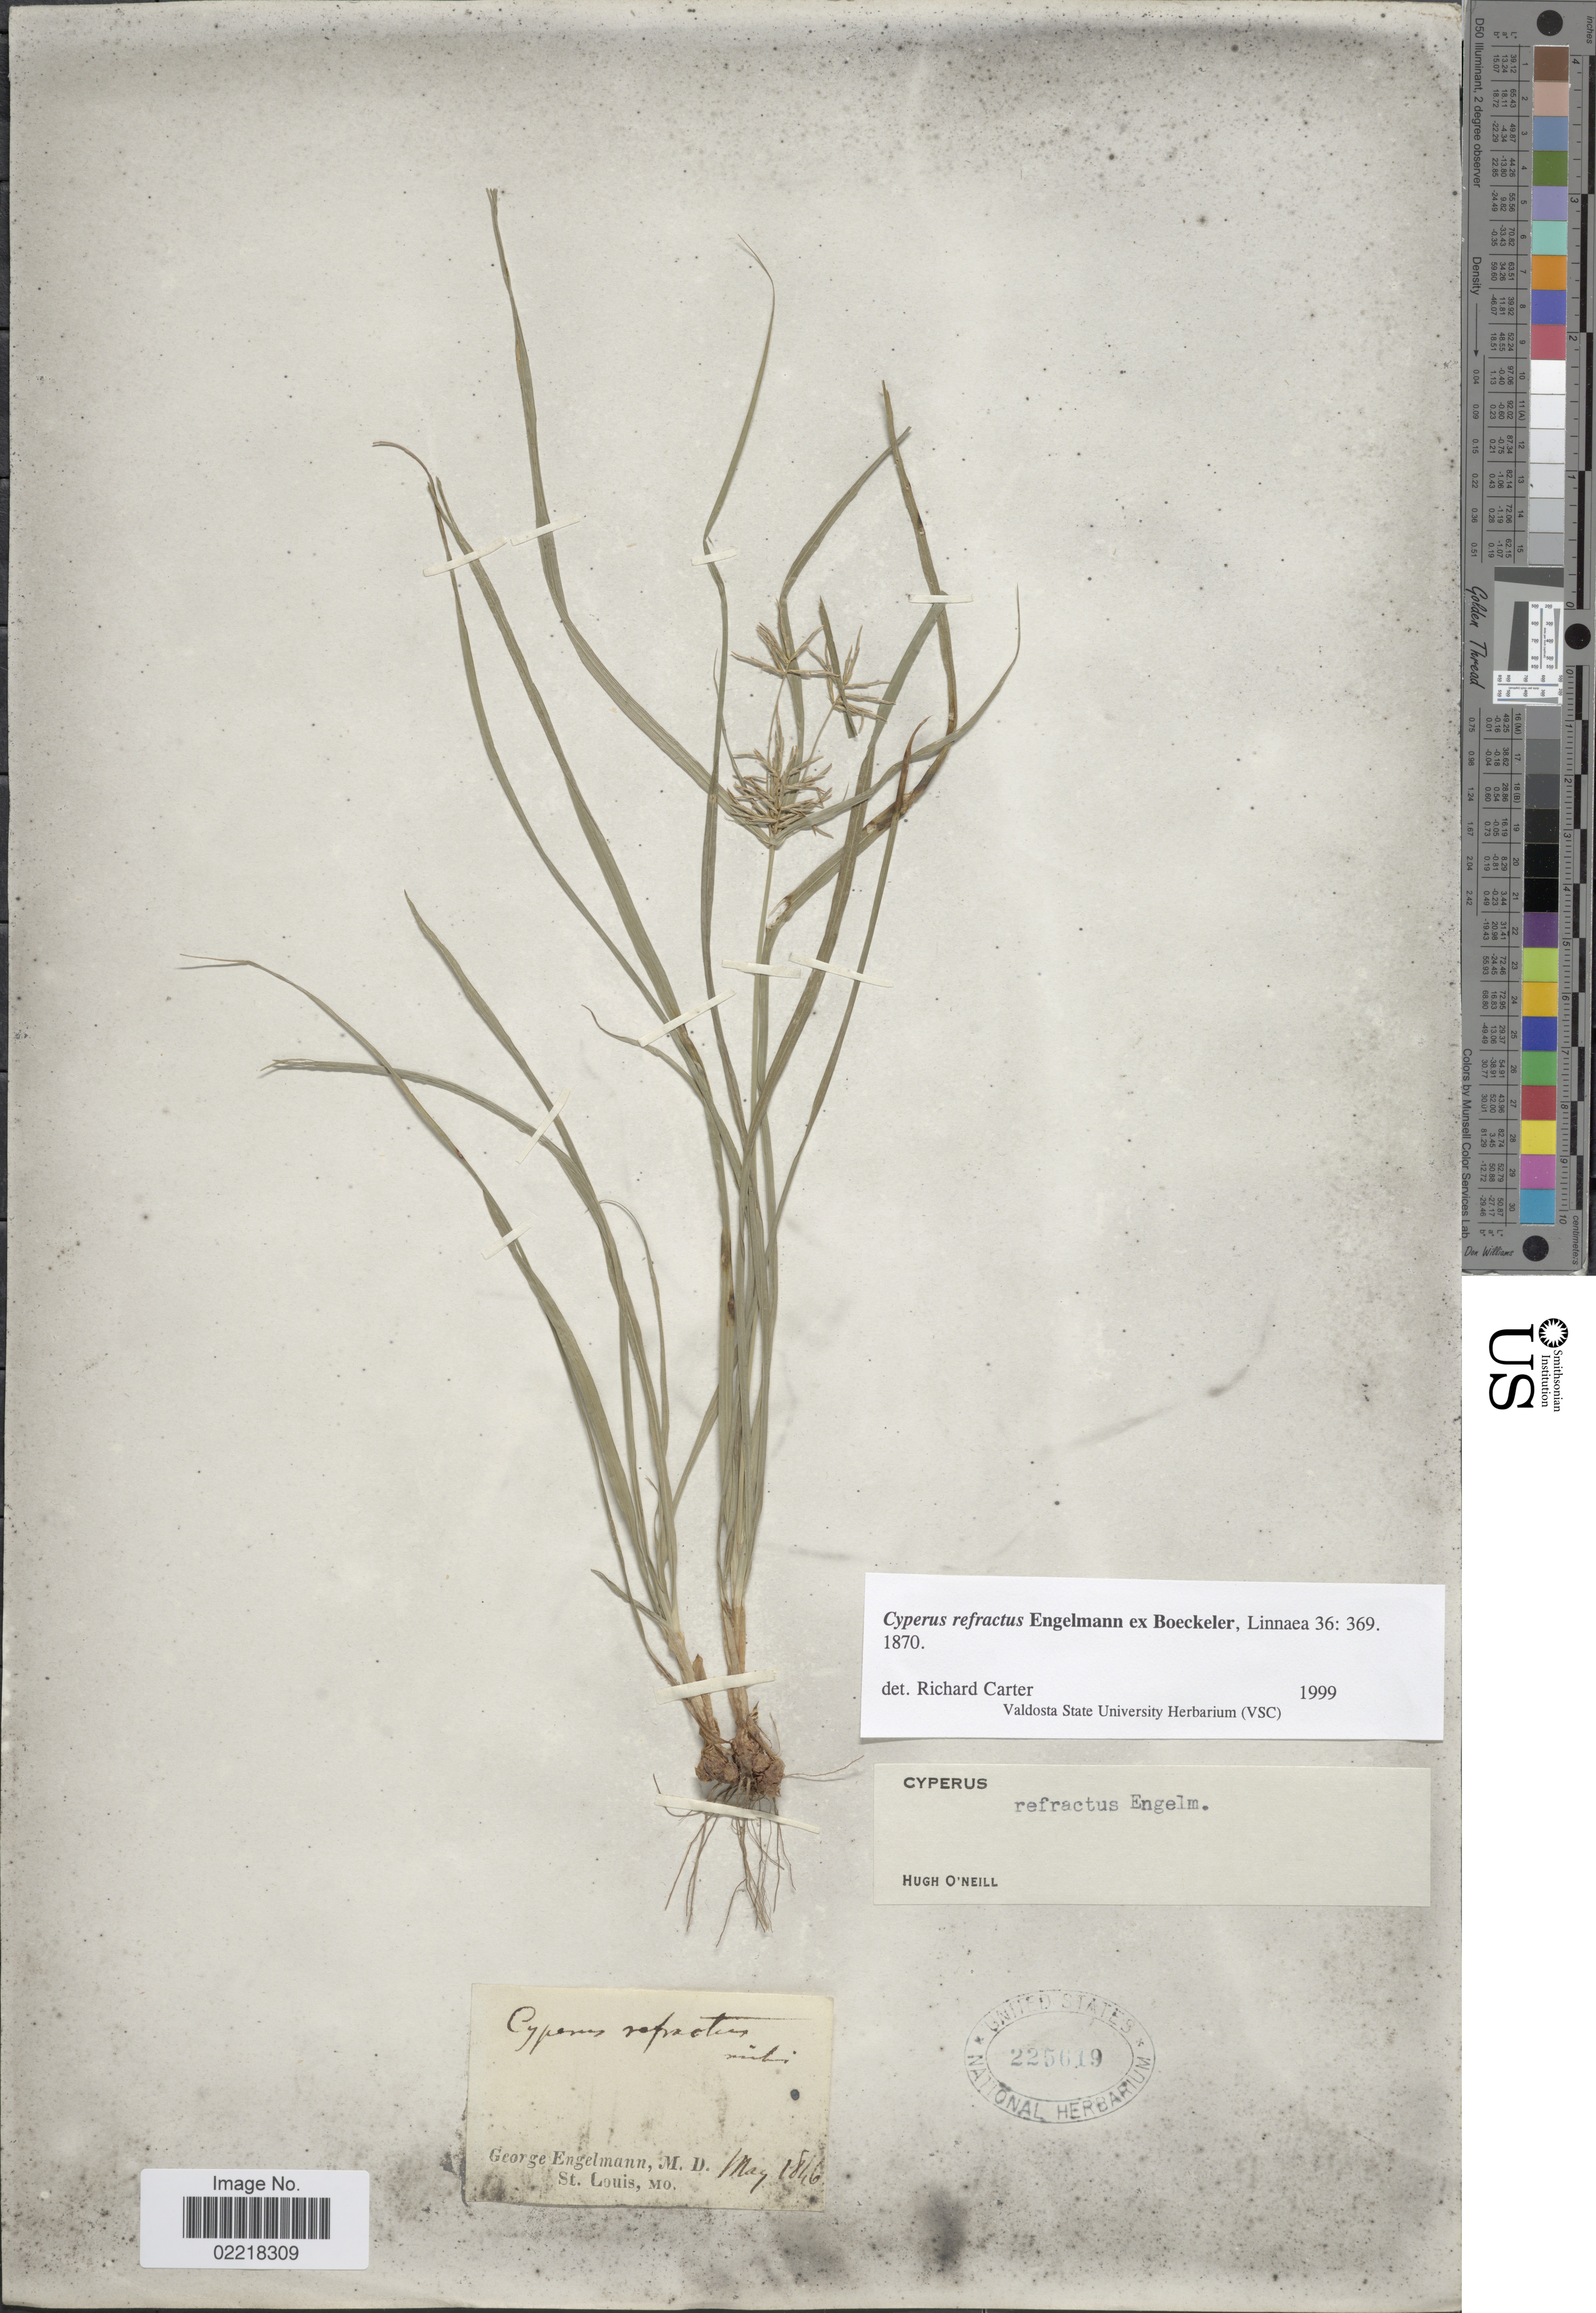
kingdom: Plantae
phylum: Tracheophyta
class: Liliopsida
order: Poales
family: Cyperaceae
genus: Cyperus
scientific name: Cyperus refractus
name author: Engelm. ex Boeckeler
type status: Possible Type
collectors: G. Engelmann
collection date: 1846-05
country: United States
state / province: Missouri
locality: St. Louis, Mo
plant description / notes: Probably part of the original material of Cyperus refractus Engelm. ex Boeckeler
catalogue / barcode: US 225619